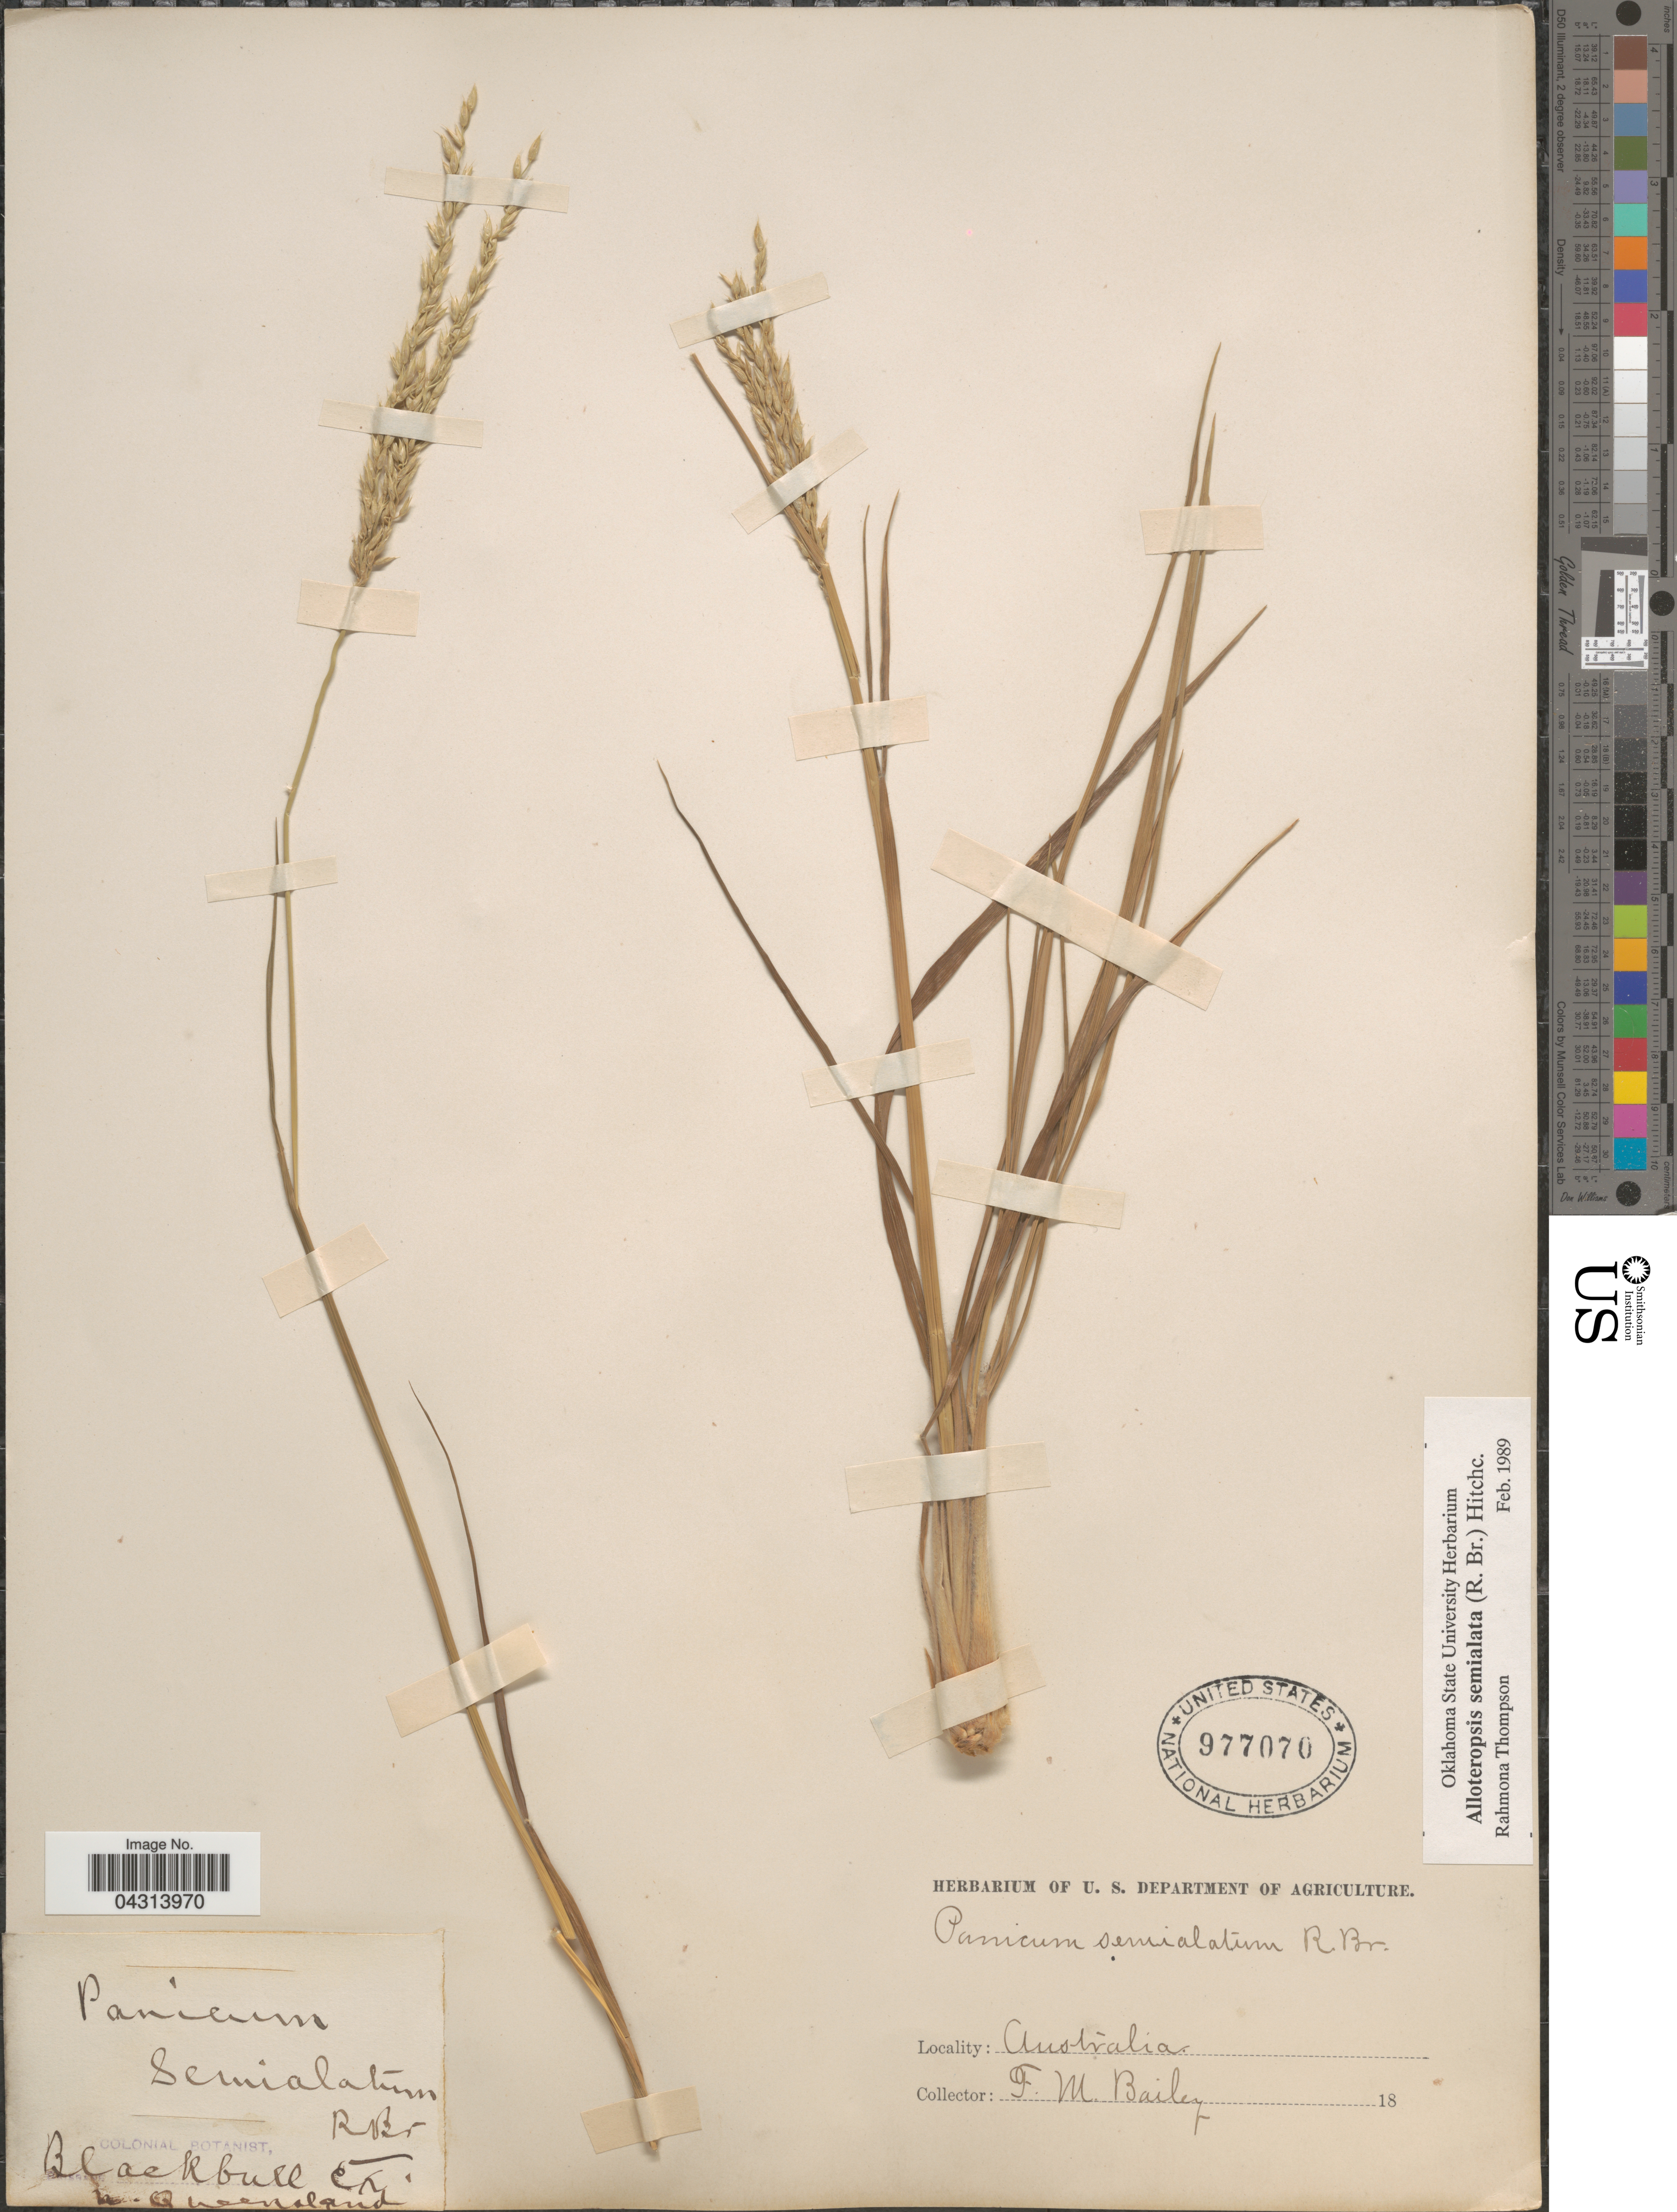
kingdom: Plantae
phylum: Tracheophyta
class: Liliopsida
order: Poales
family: Poaceae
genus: Alloteropsis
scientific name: Alloteropsis semialata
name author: (R. Br.) Hitchc.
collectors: F. M. Bailey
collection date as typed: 18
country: Australia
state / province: Queensland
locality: Blackbull.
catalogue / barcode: US 977070